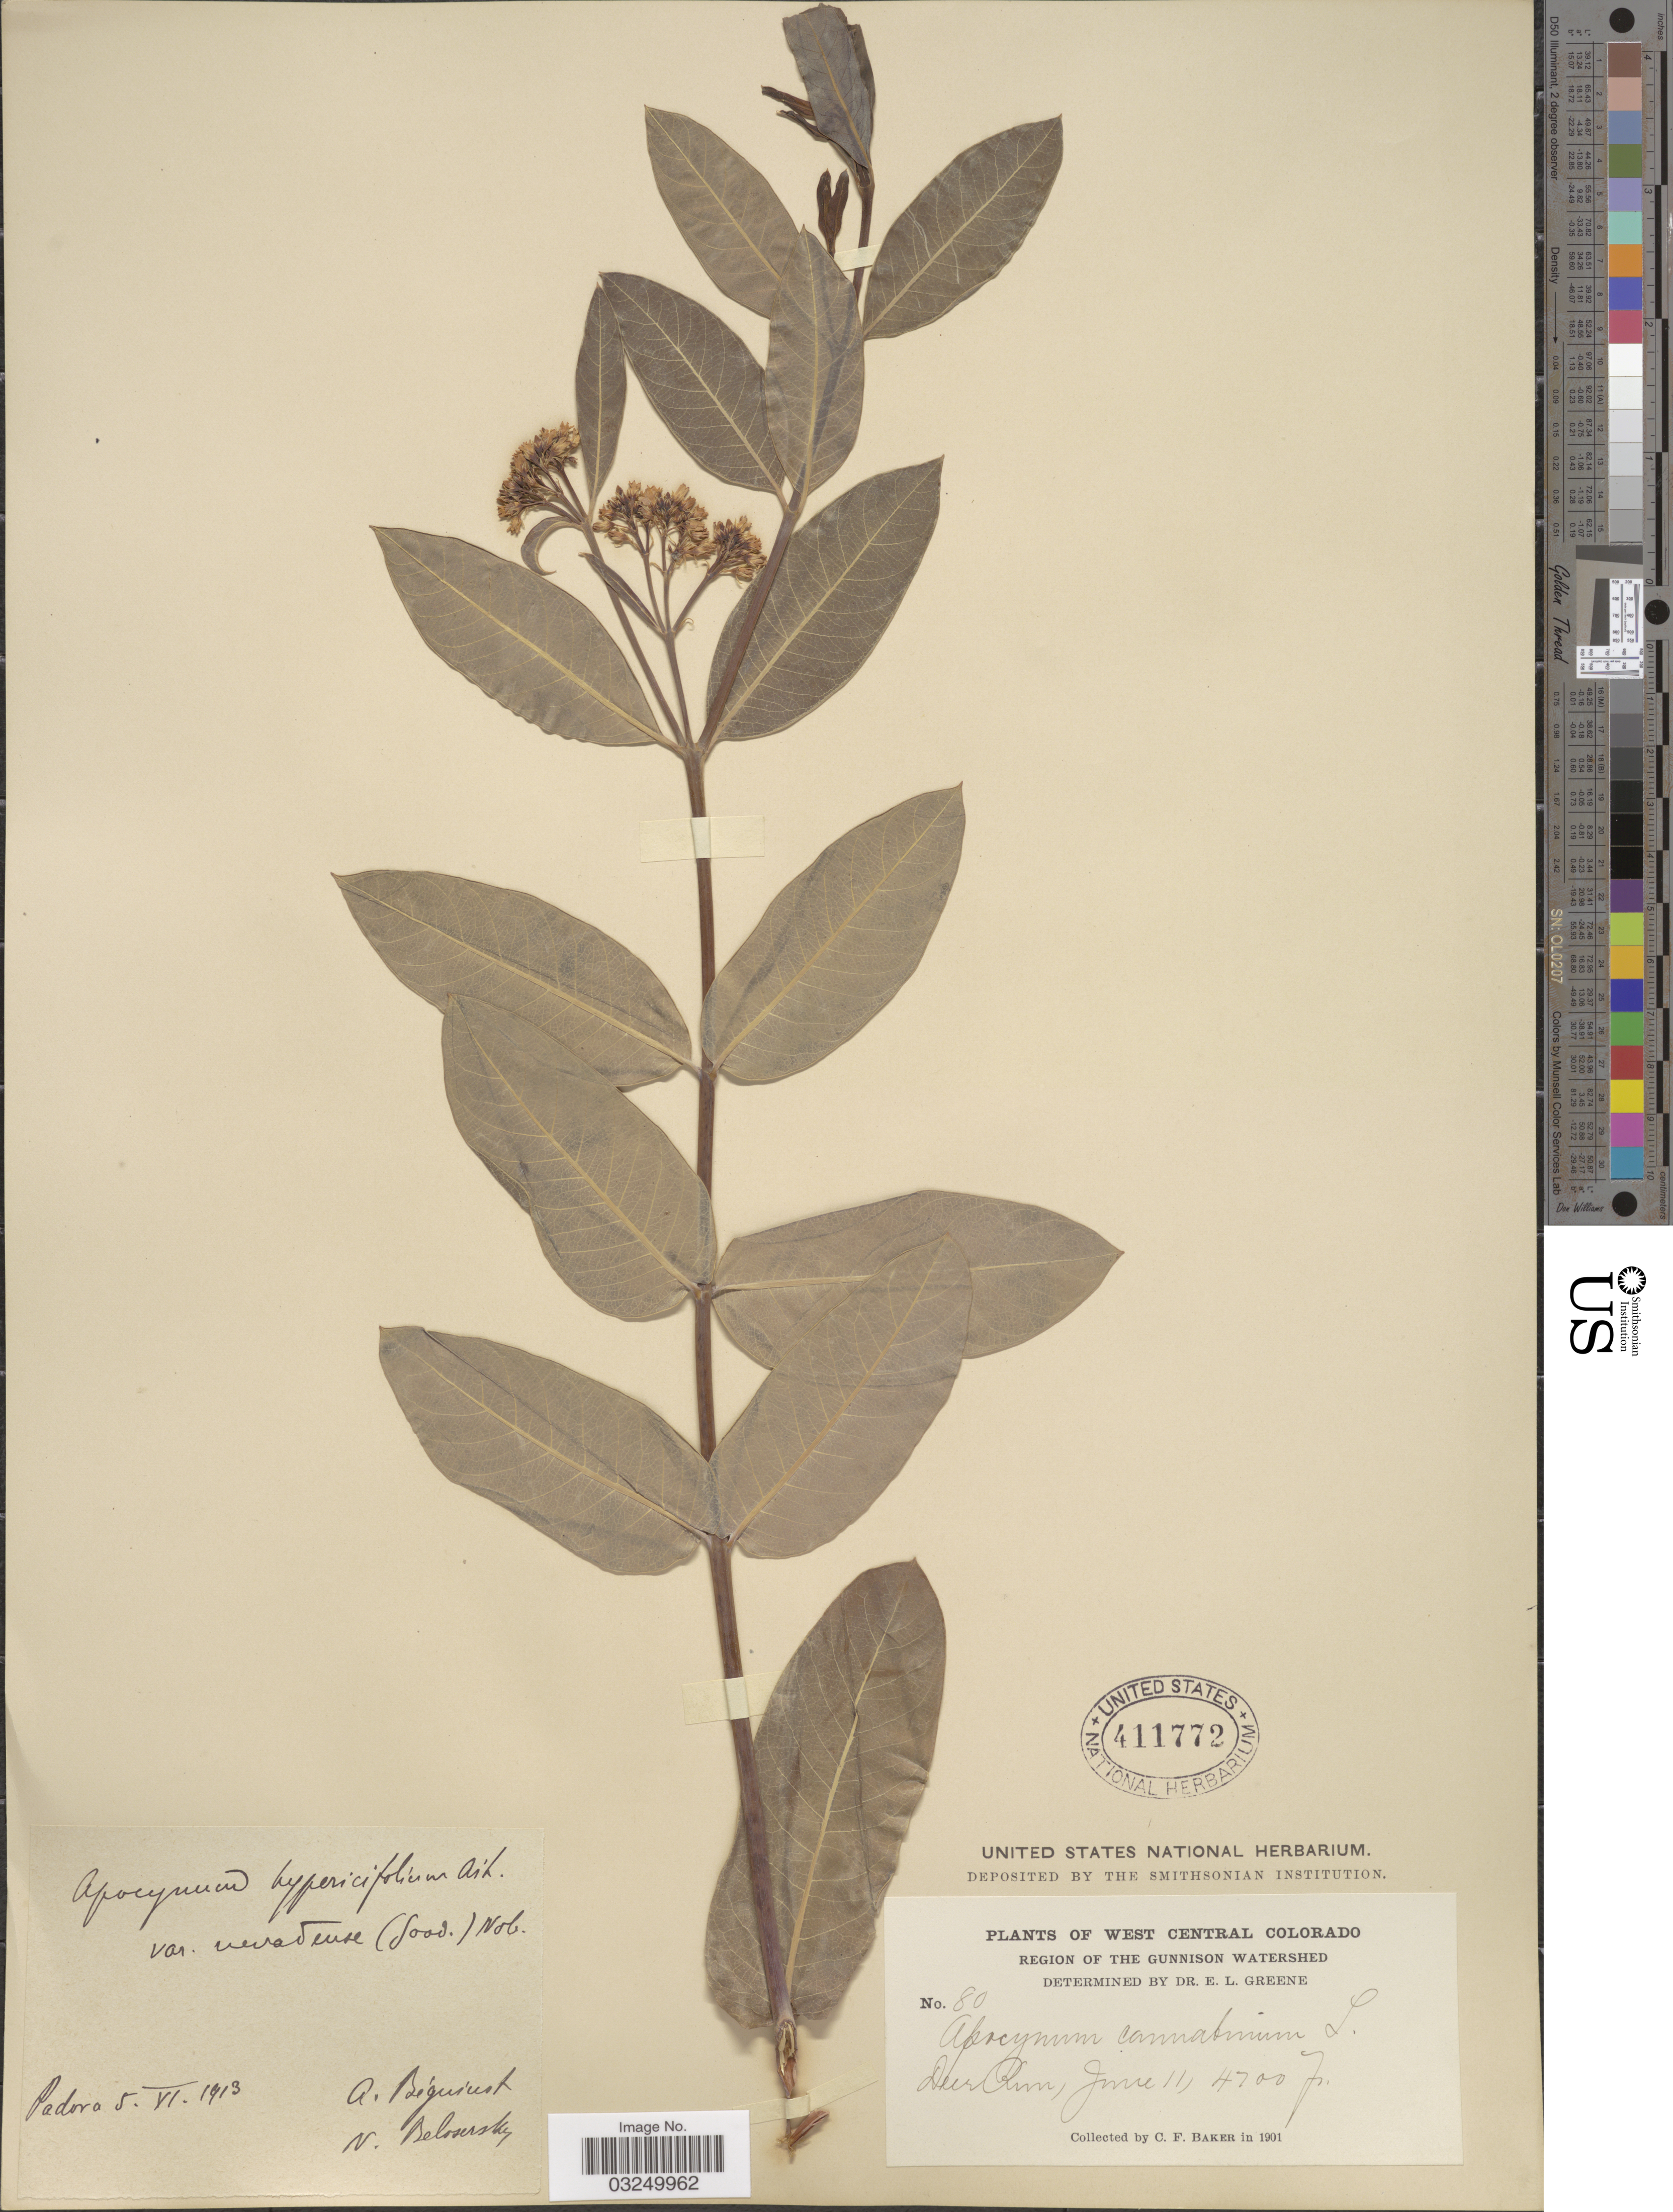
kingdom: Plantae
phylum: Tracheophyta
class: Magnoliopsida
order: Gentianales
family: Apocynaceae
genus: Apocynum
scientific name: Apocynum nevadense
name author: Goodd.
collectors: C. F. Baker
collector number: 80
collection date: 1901-06-11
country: United States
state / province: Colorado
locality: West Central Colorado. Region of the Gunnison Watershed. Deer Run.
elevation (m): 1433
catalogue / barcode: US 411772